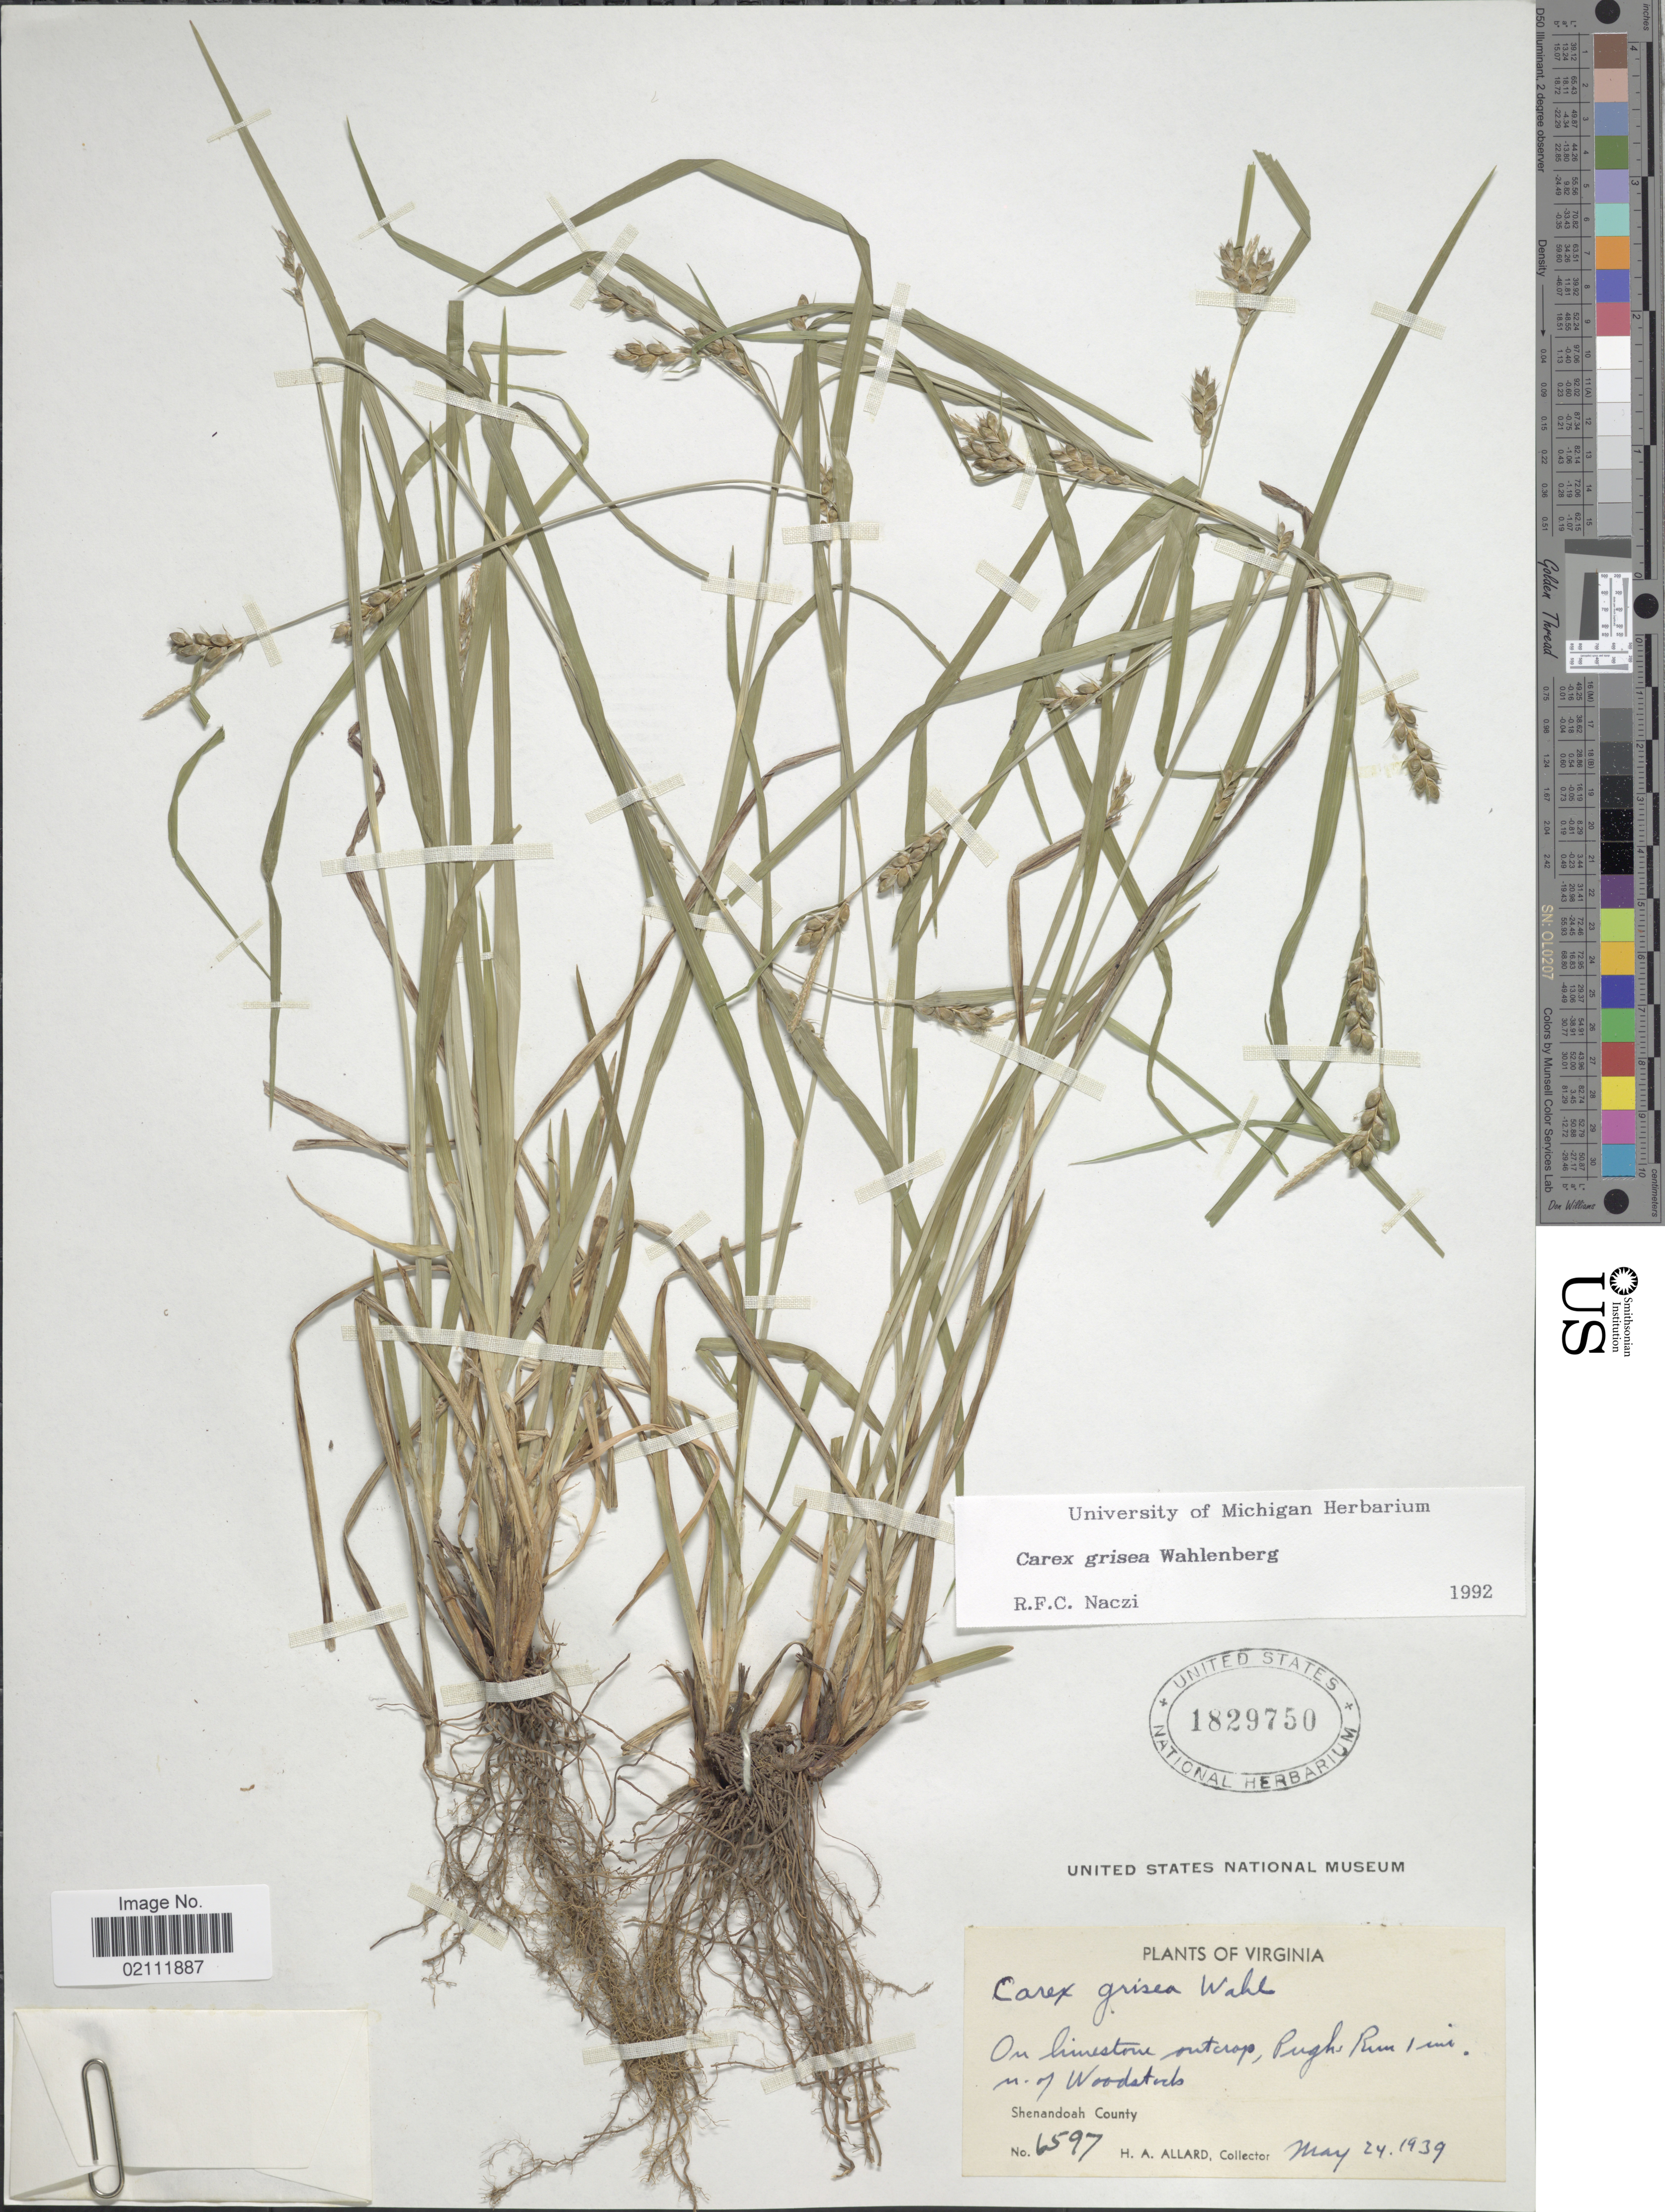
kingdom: Plantae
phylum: Tracheophyta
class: Liliopsida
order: Poales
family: Cyperaceae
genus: Carex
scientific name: Carex grisea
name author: Wahlenb.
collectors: H. A. Allard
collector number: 6597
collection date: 1939-05-24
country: United States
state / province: Virginia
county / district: Shenandoah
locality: Limestone outcrop on Pughs Run, 1 mi. N. of Woodstock. Shenandoah County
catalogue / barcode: US 1829750